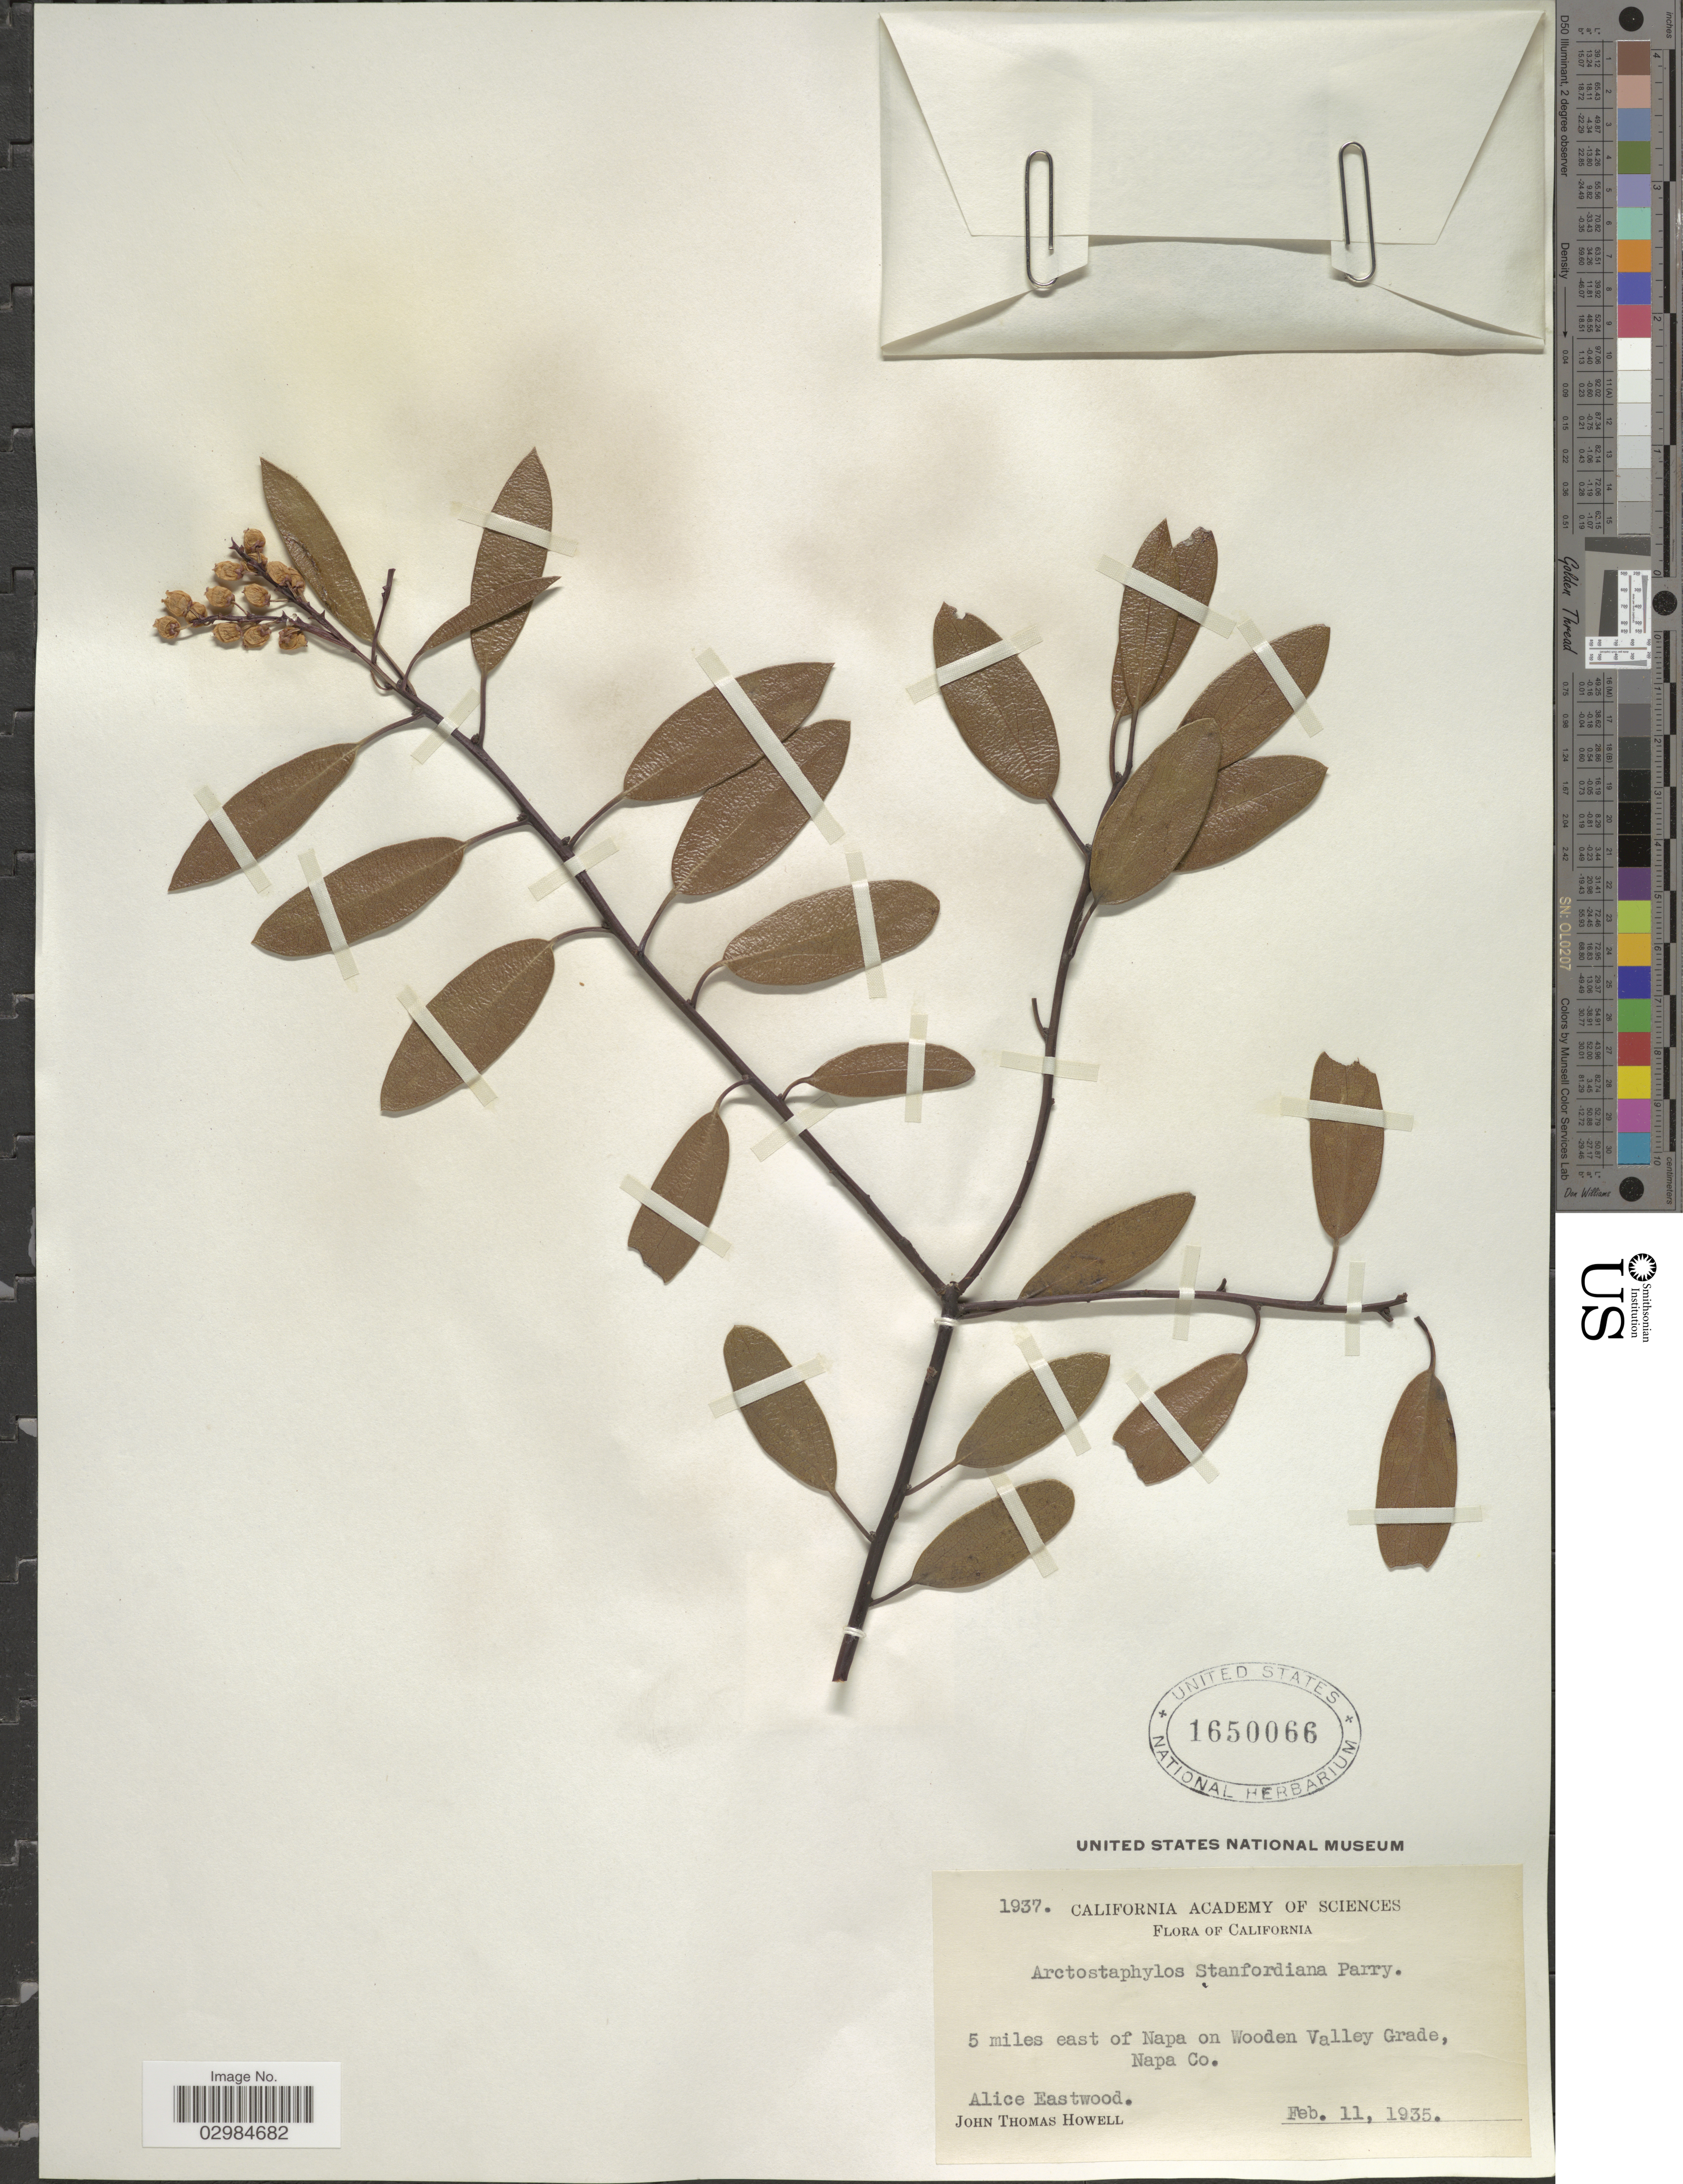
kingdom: Plantae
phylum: Tracheophyta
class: Magnoliopsida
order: Ericales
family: Ericaceae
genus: Arctostaphylos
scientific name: Arctostaphylos stanfordiana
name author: Parry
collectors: A. Eastwood & J. T. Howell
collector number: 1937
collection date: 1935-02-11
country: United States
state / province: California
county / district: Napa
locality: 5 miles east of Napa on Wooden Valley Grade, Napa Co.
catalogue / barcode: US 1650066